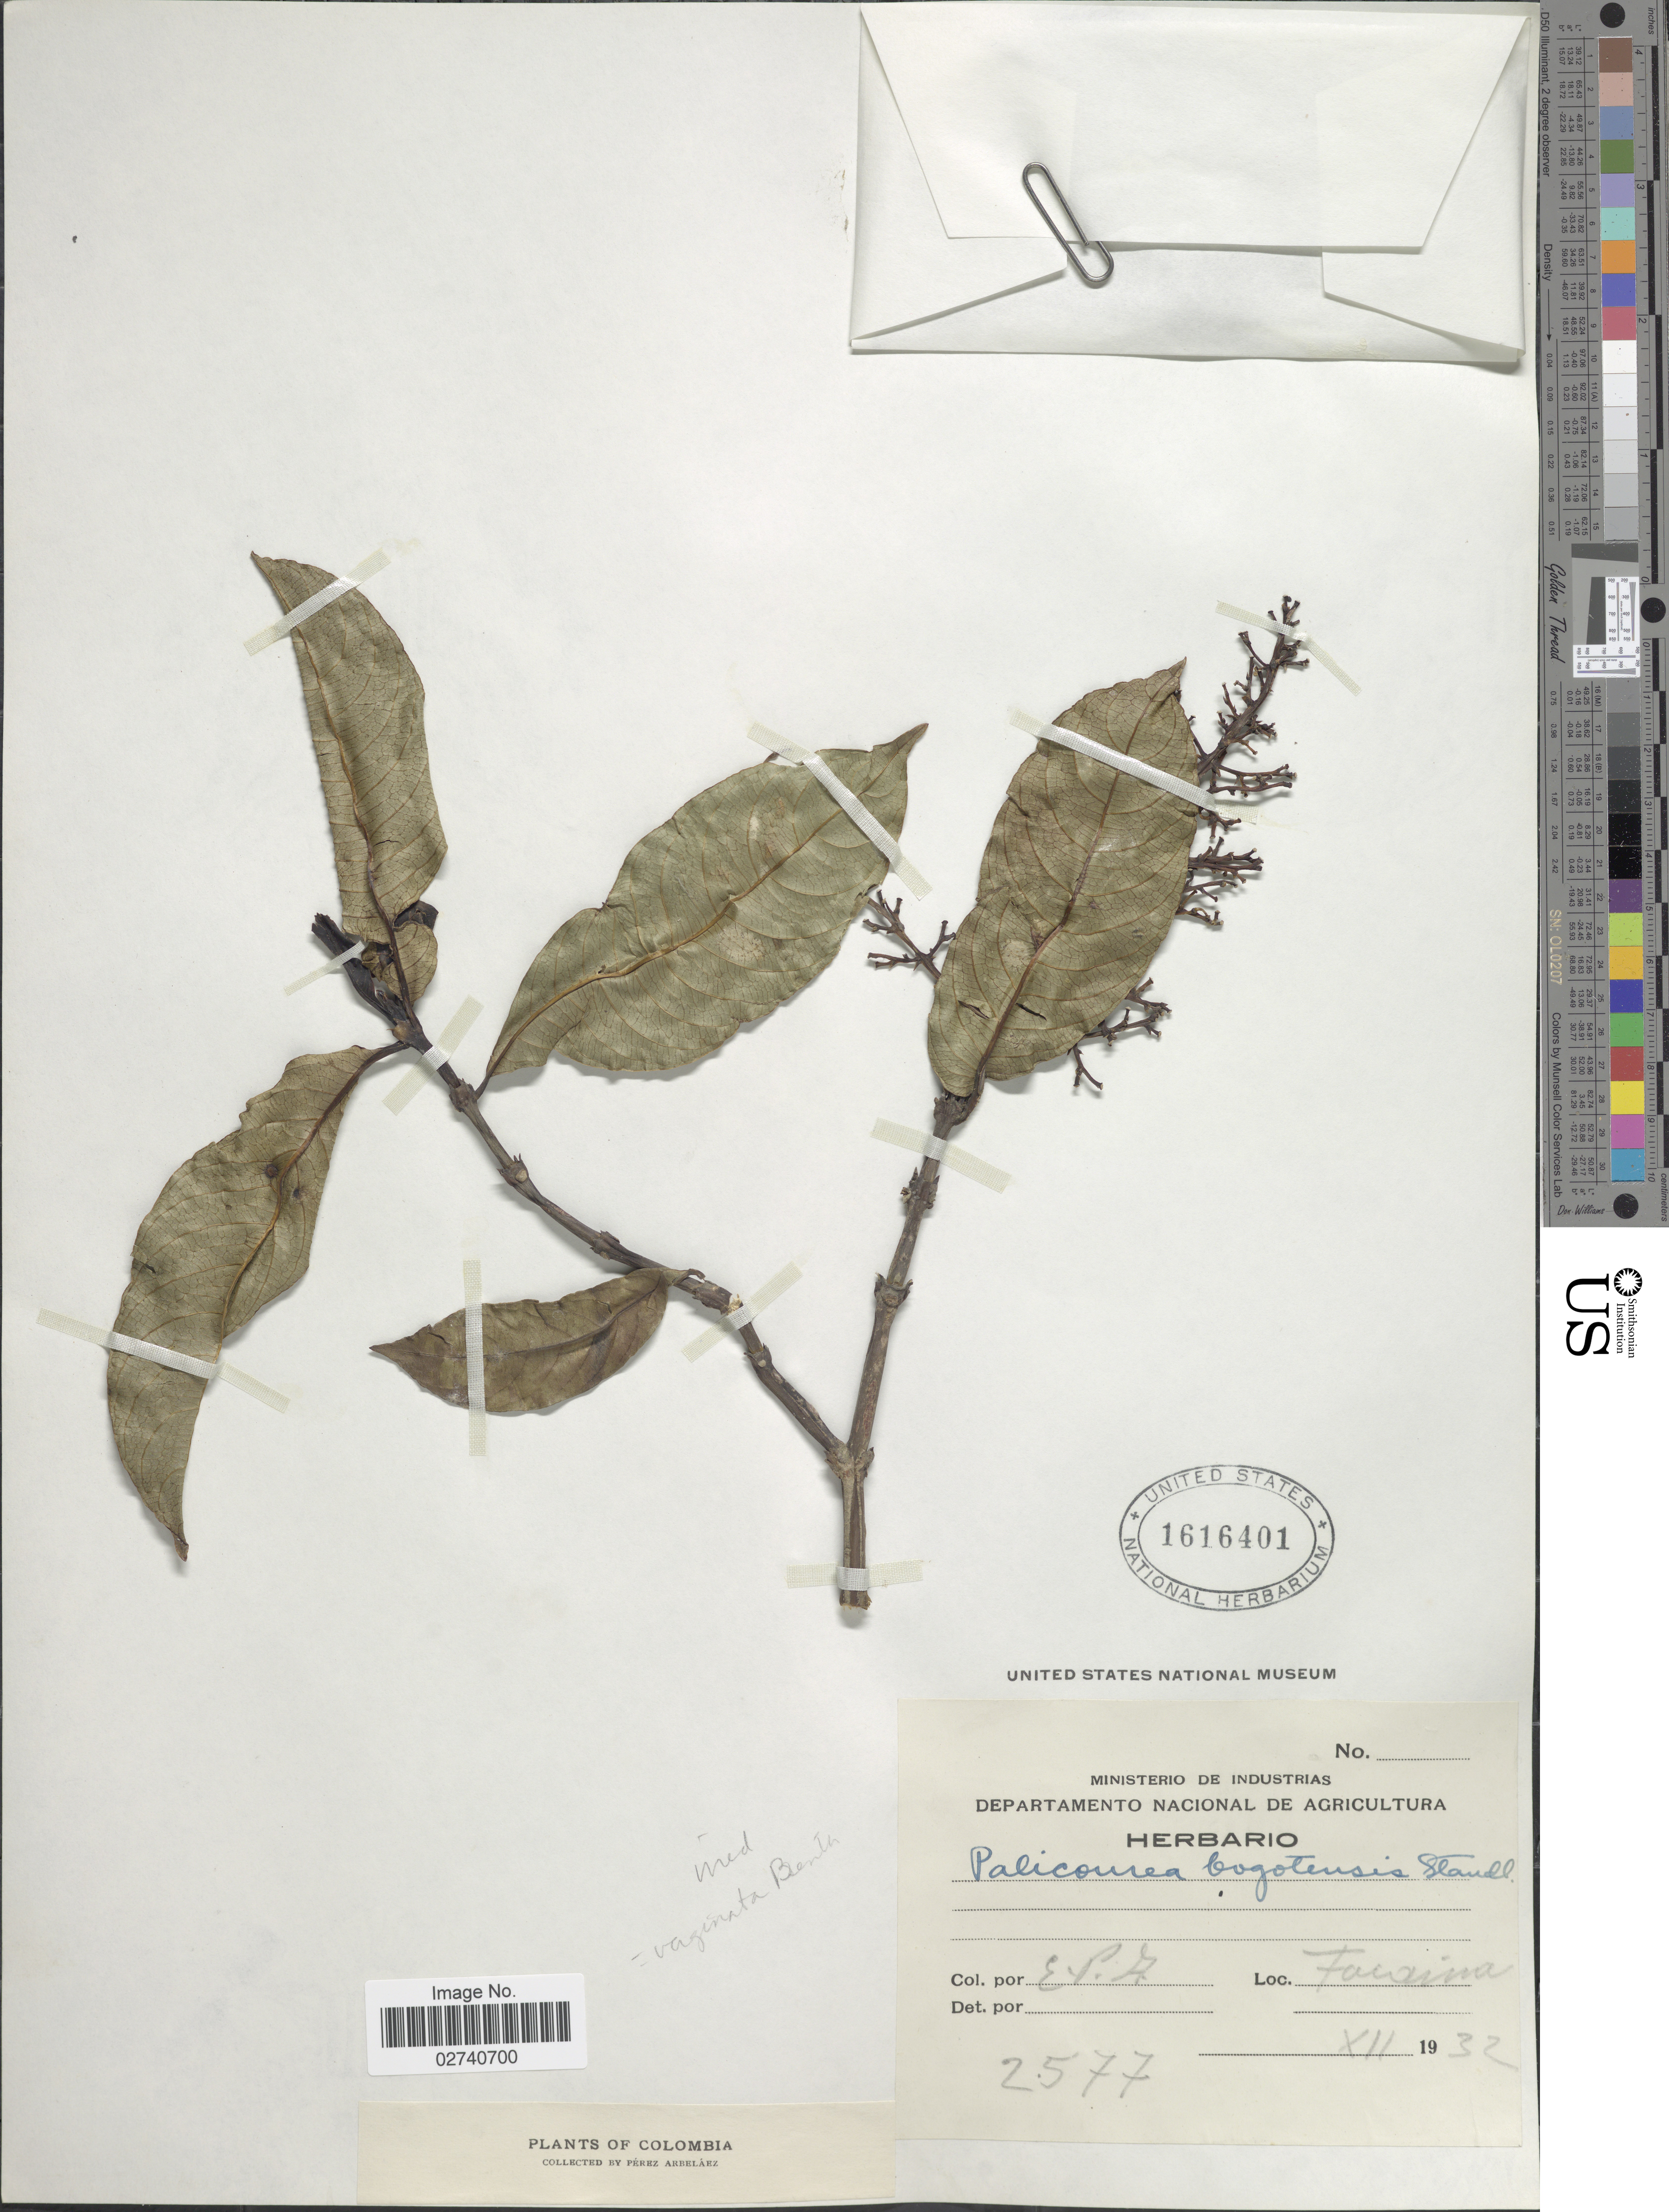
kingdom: Plantae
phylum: Tracheophyta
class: Magnoliopsida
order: Gentianales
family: Rubiaceae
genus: Palicourea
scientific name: Palicourea vaginata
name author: Benth.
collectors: E. Pérez Arbeláez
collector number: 2577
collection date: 1932-12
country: Colombia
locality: Tacaima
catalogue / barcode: US 1616401